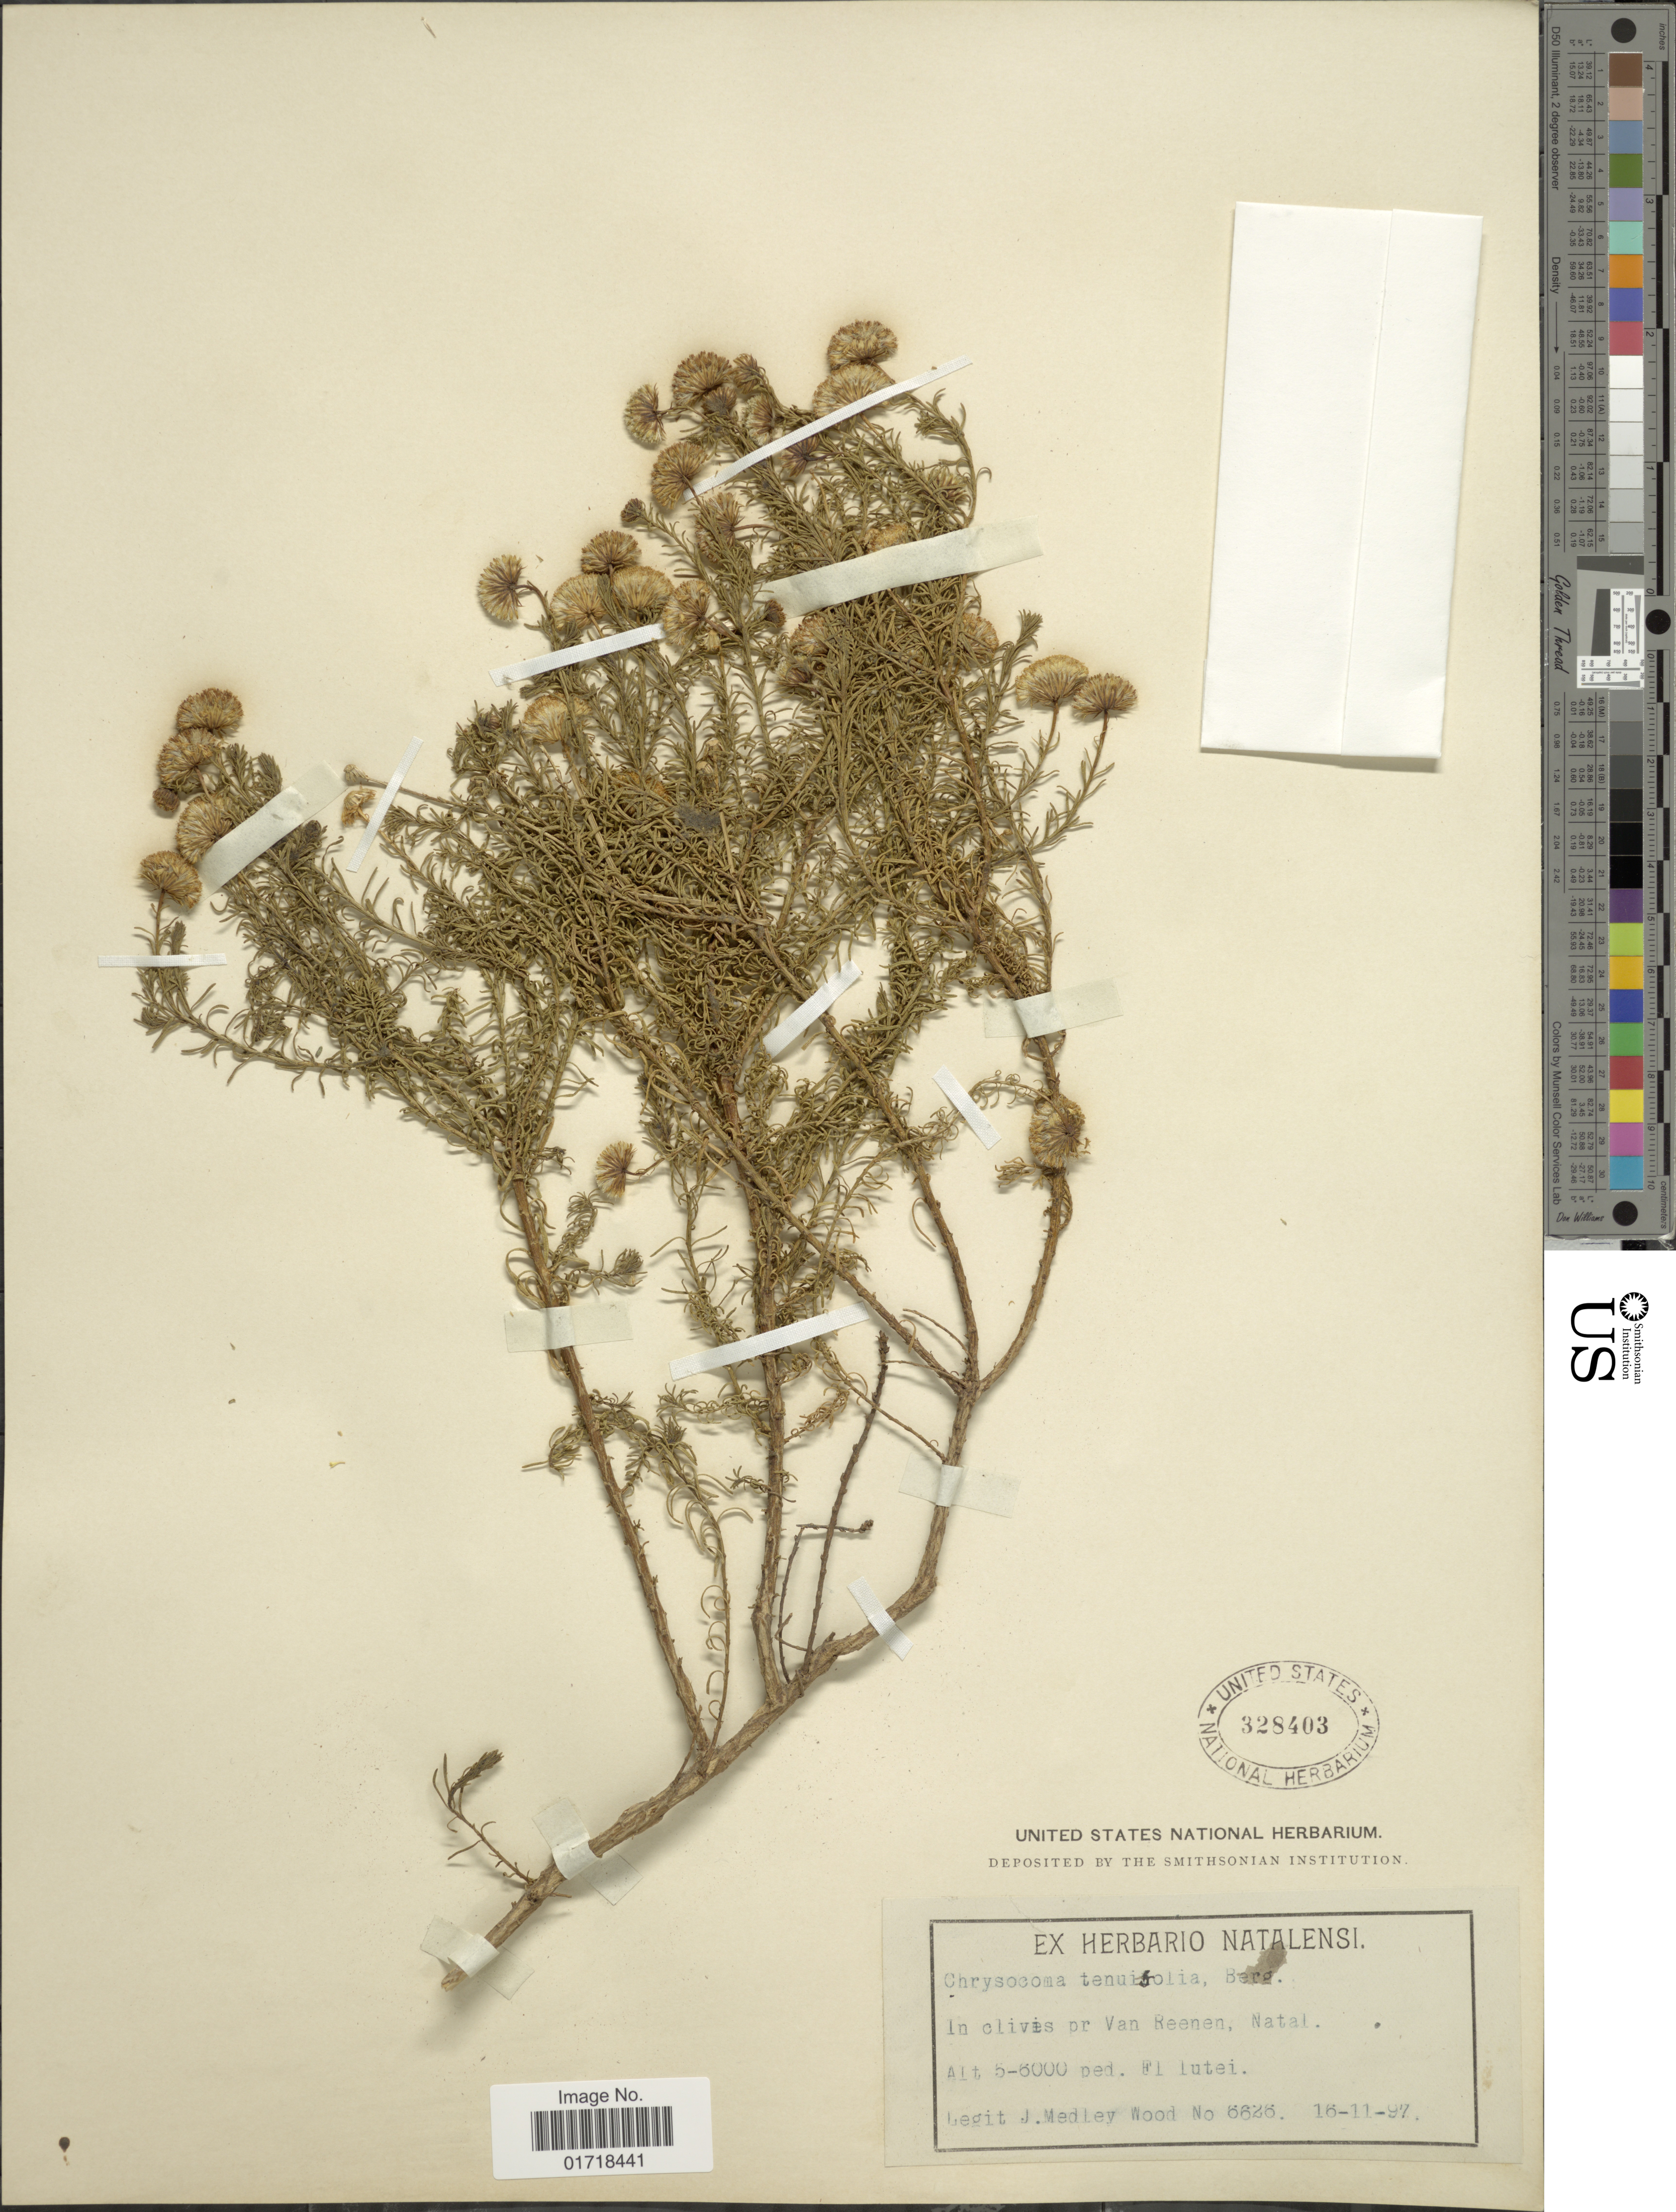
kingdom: Plantae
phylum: Tracheophyta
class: Magnoliopsida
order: Asterales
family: Asteraceae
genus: Chrysocoma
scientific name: Chrysocoma tenuifolia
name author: P.J. Bergius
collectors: J. Medley Wood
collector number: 6626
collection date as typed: Transcribed d/m/y: 16/11/97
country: South Africa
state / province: KwaZulu-Natal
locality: Natal, In clivis pr Van Reenen.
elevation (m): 1524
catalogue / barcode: US 328403